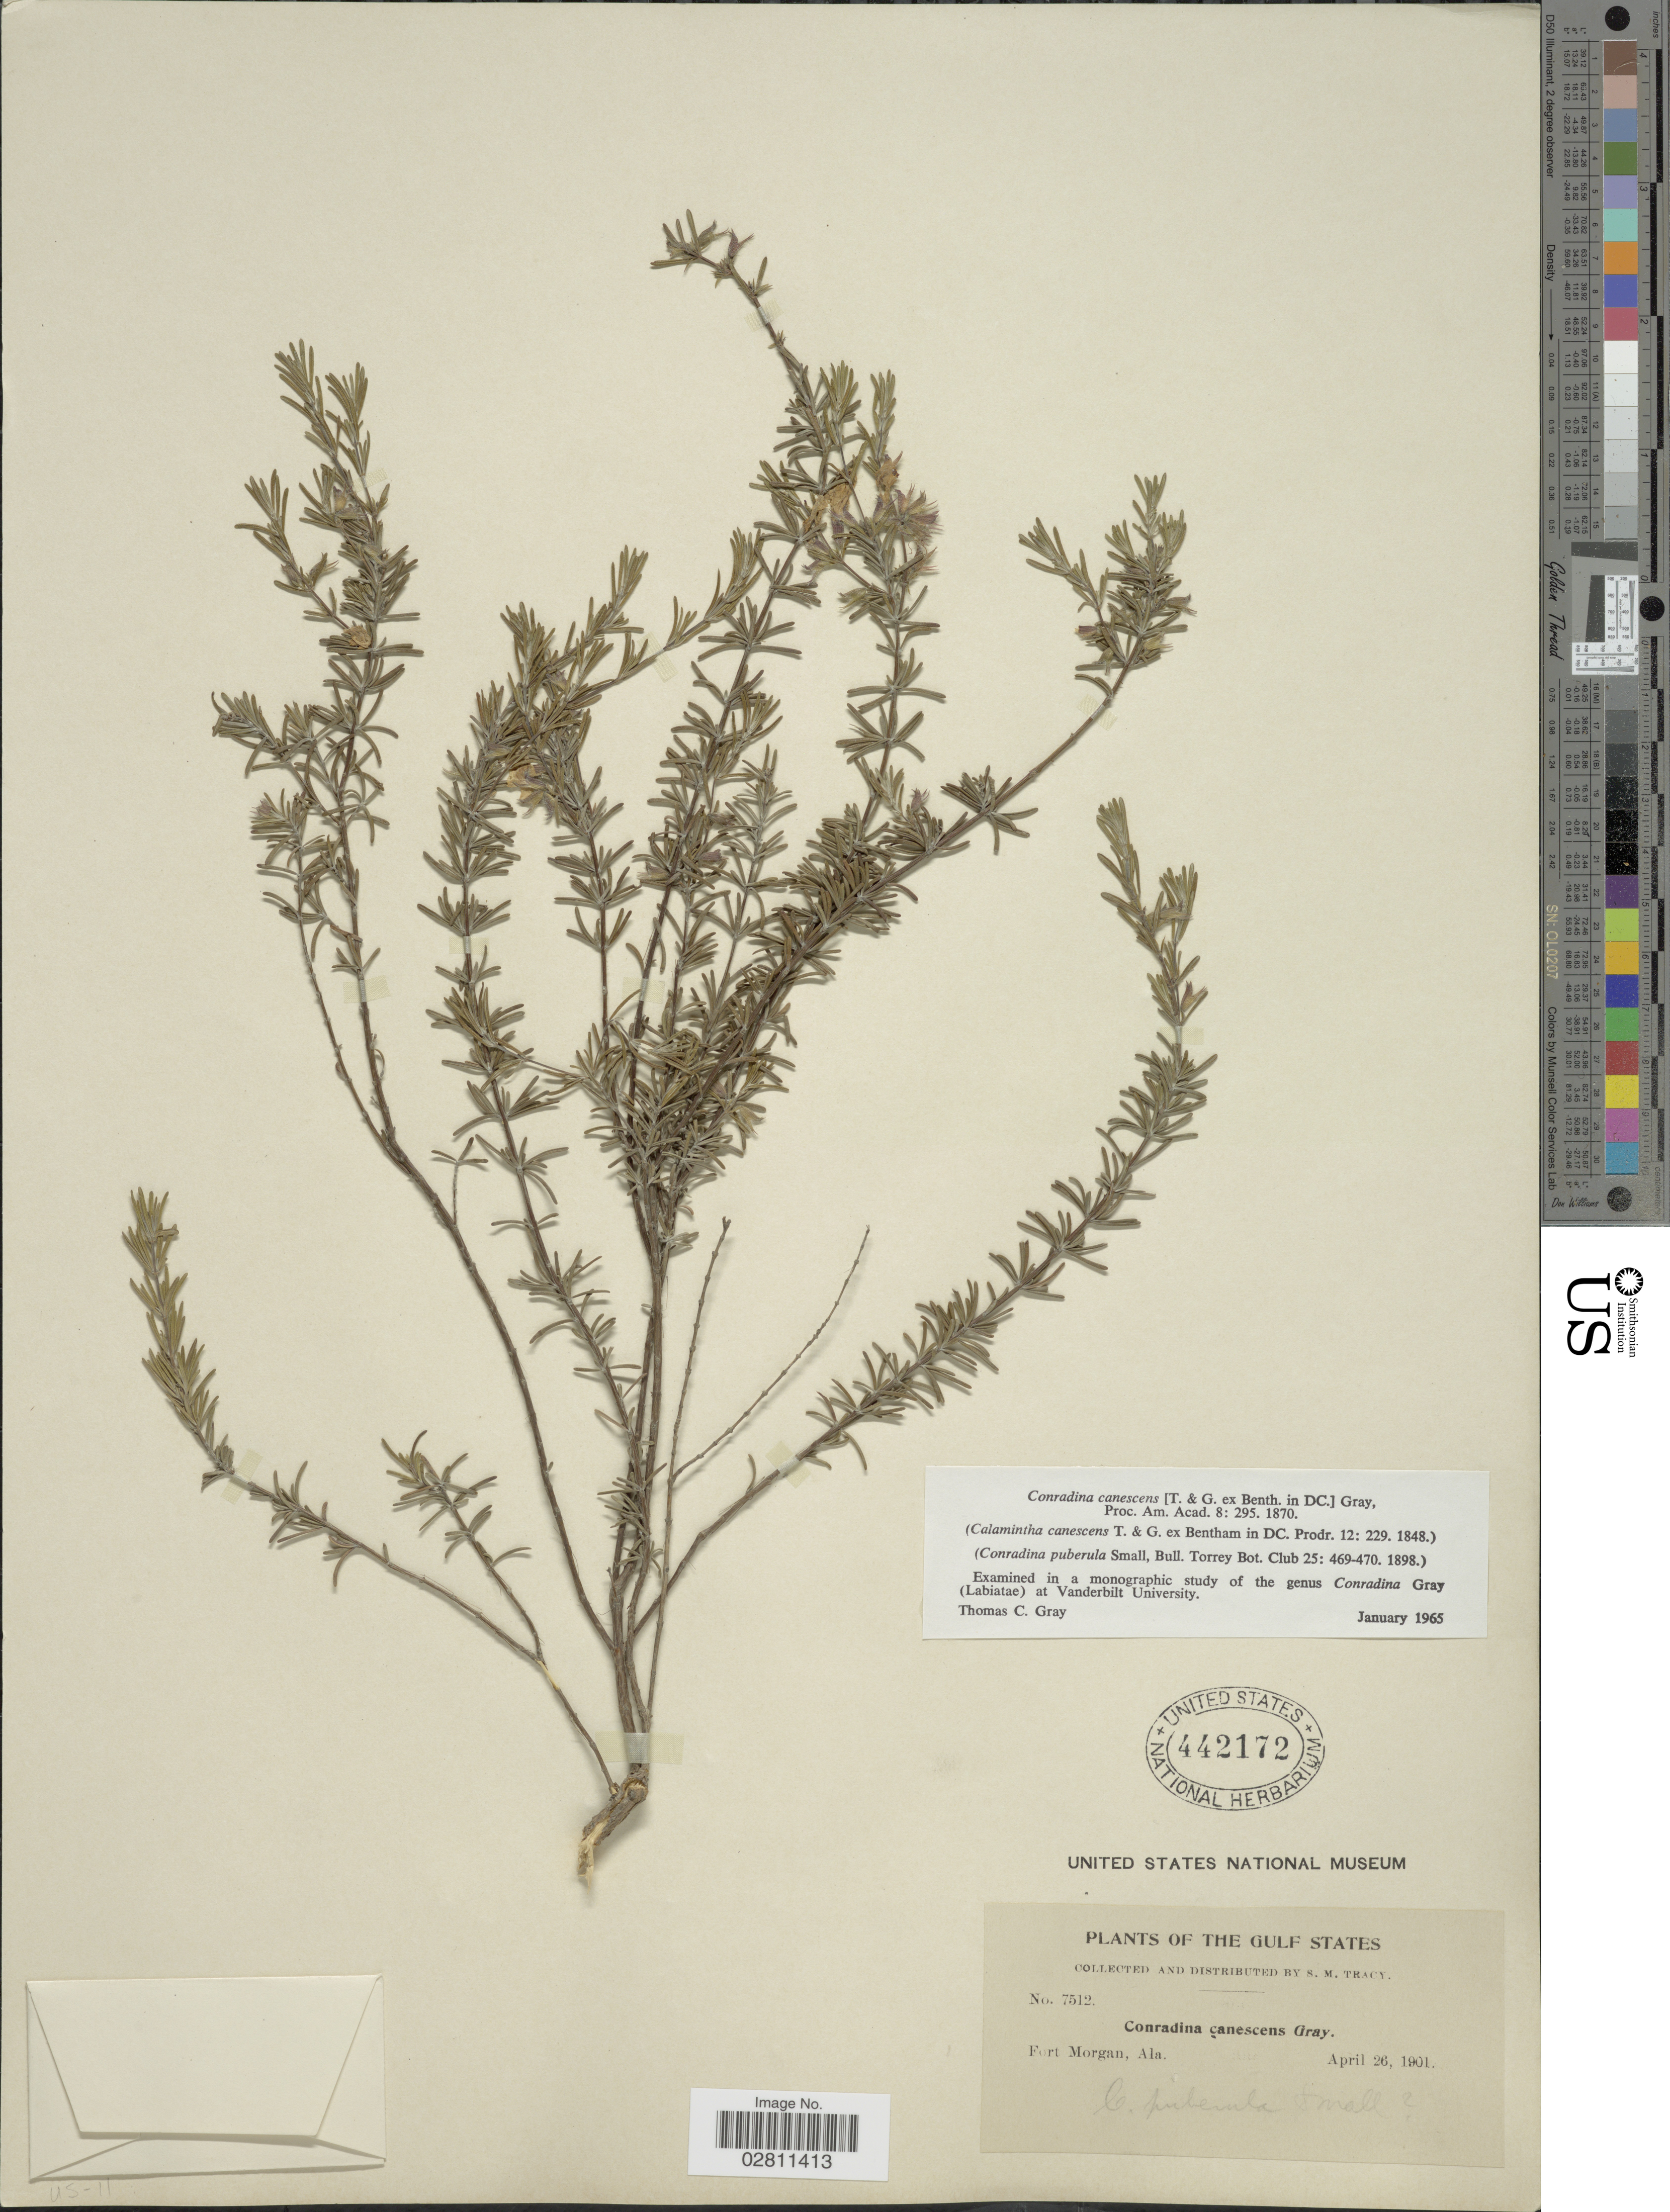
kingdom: Plantae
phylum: Tracheophyta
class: Magnoliopsida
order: Lamiales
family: Lamiaceae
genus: Conradina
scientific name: Conradina canescens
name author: A. Gray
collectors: S. M. Tracy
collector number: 7512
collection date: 1901-04-26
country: United States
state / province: Alabama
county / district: Baldwin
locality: Gulf States, Fort Morgan (Gasque, Alabama)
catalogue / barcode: US 442172